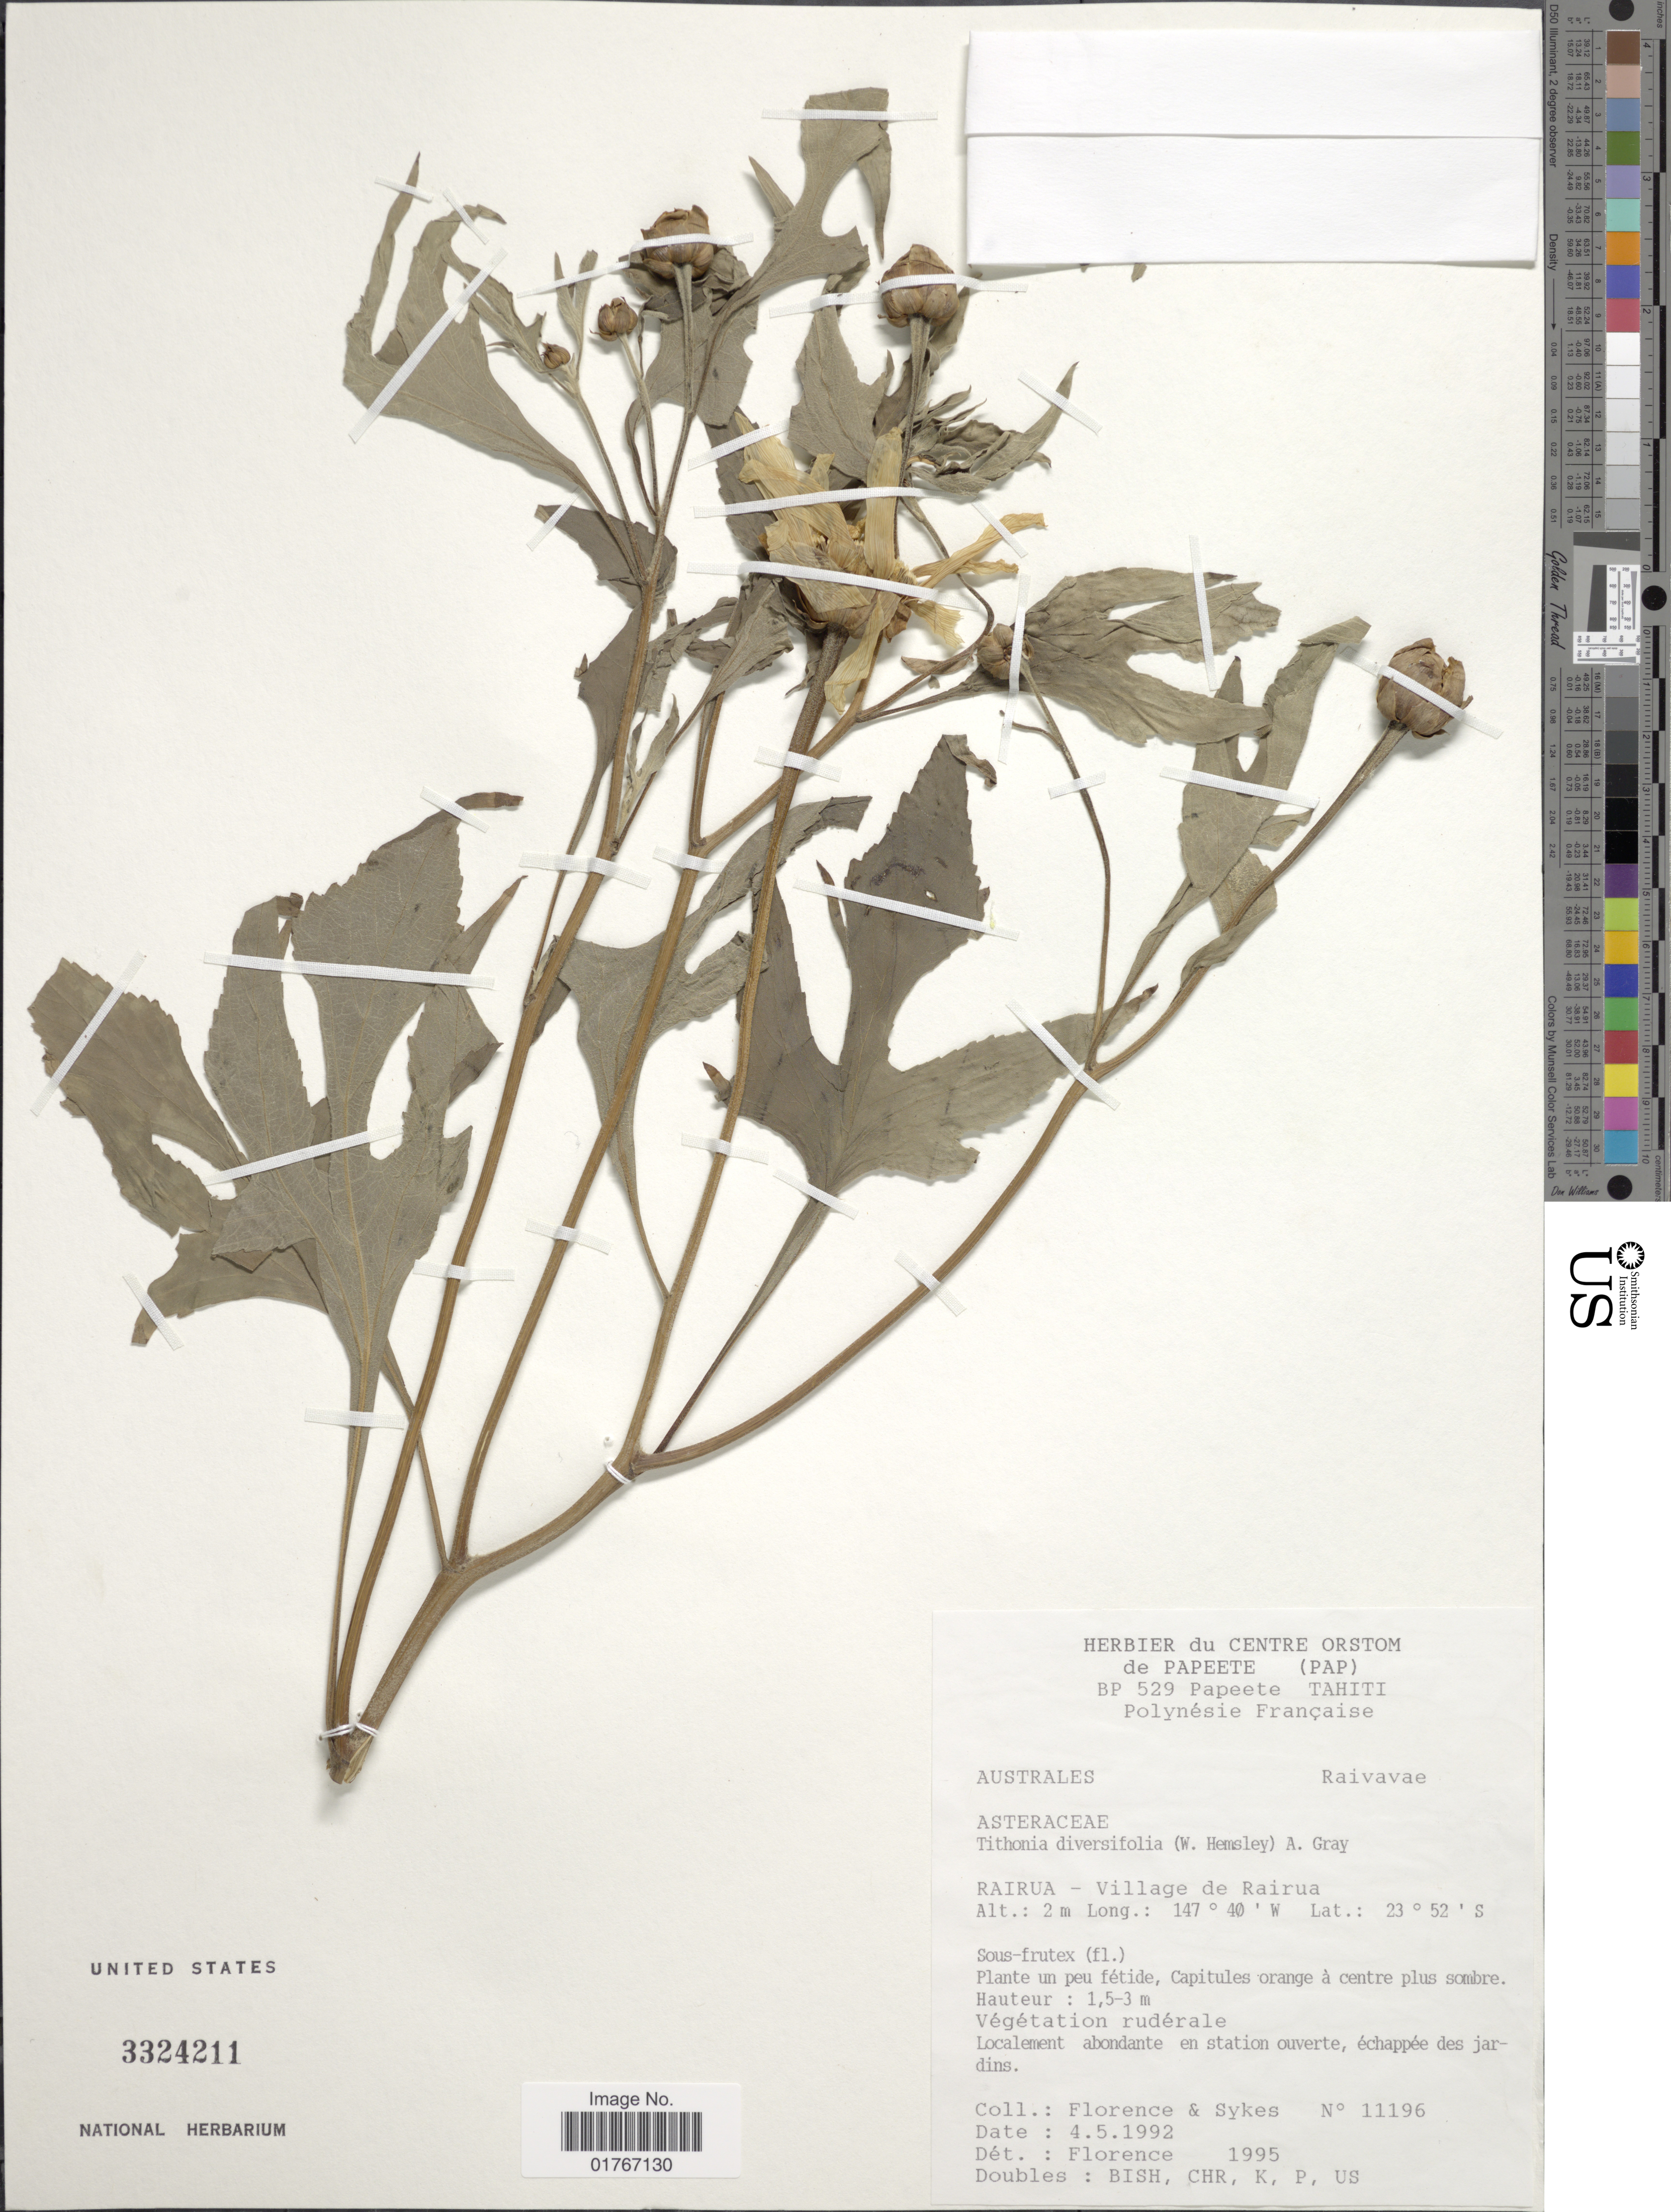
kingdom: Plantae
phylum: Tracheophyta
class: Magnoliopsida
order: Asterales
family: Asteraceae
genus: Tithonia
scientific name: Tithonia diversifolia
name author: (Hemsl.) A. Gray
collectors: -. Florence & Sykes, --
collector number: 11196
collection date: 1992-05-04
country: French Polynesia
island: Tahiti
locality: Tahiti, Rairua - Village de Rairua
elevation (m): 2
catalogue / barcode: US 3324211